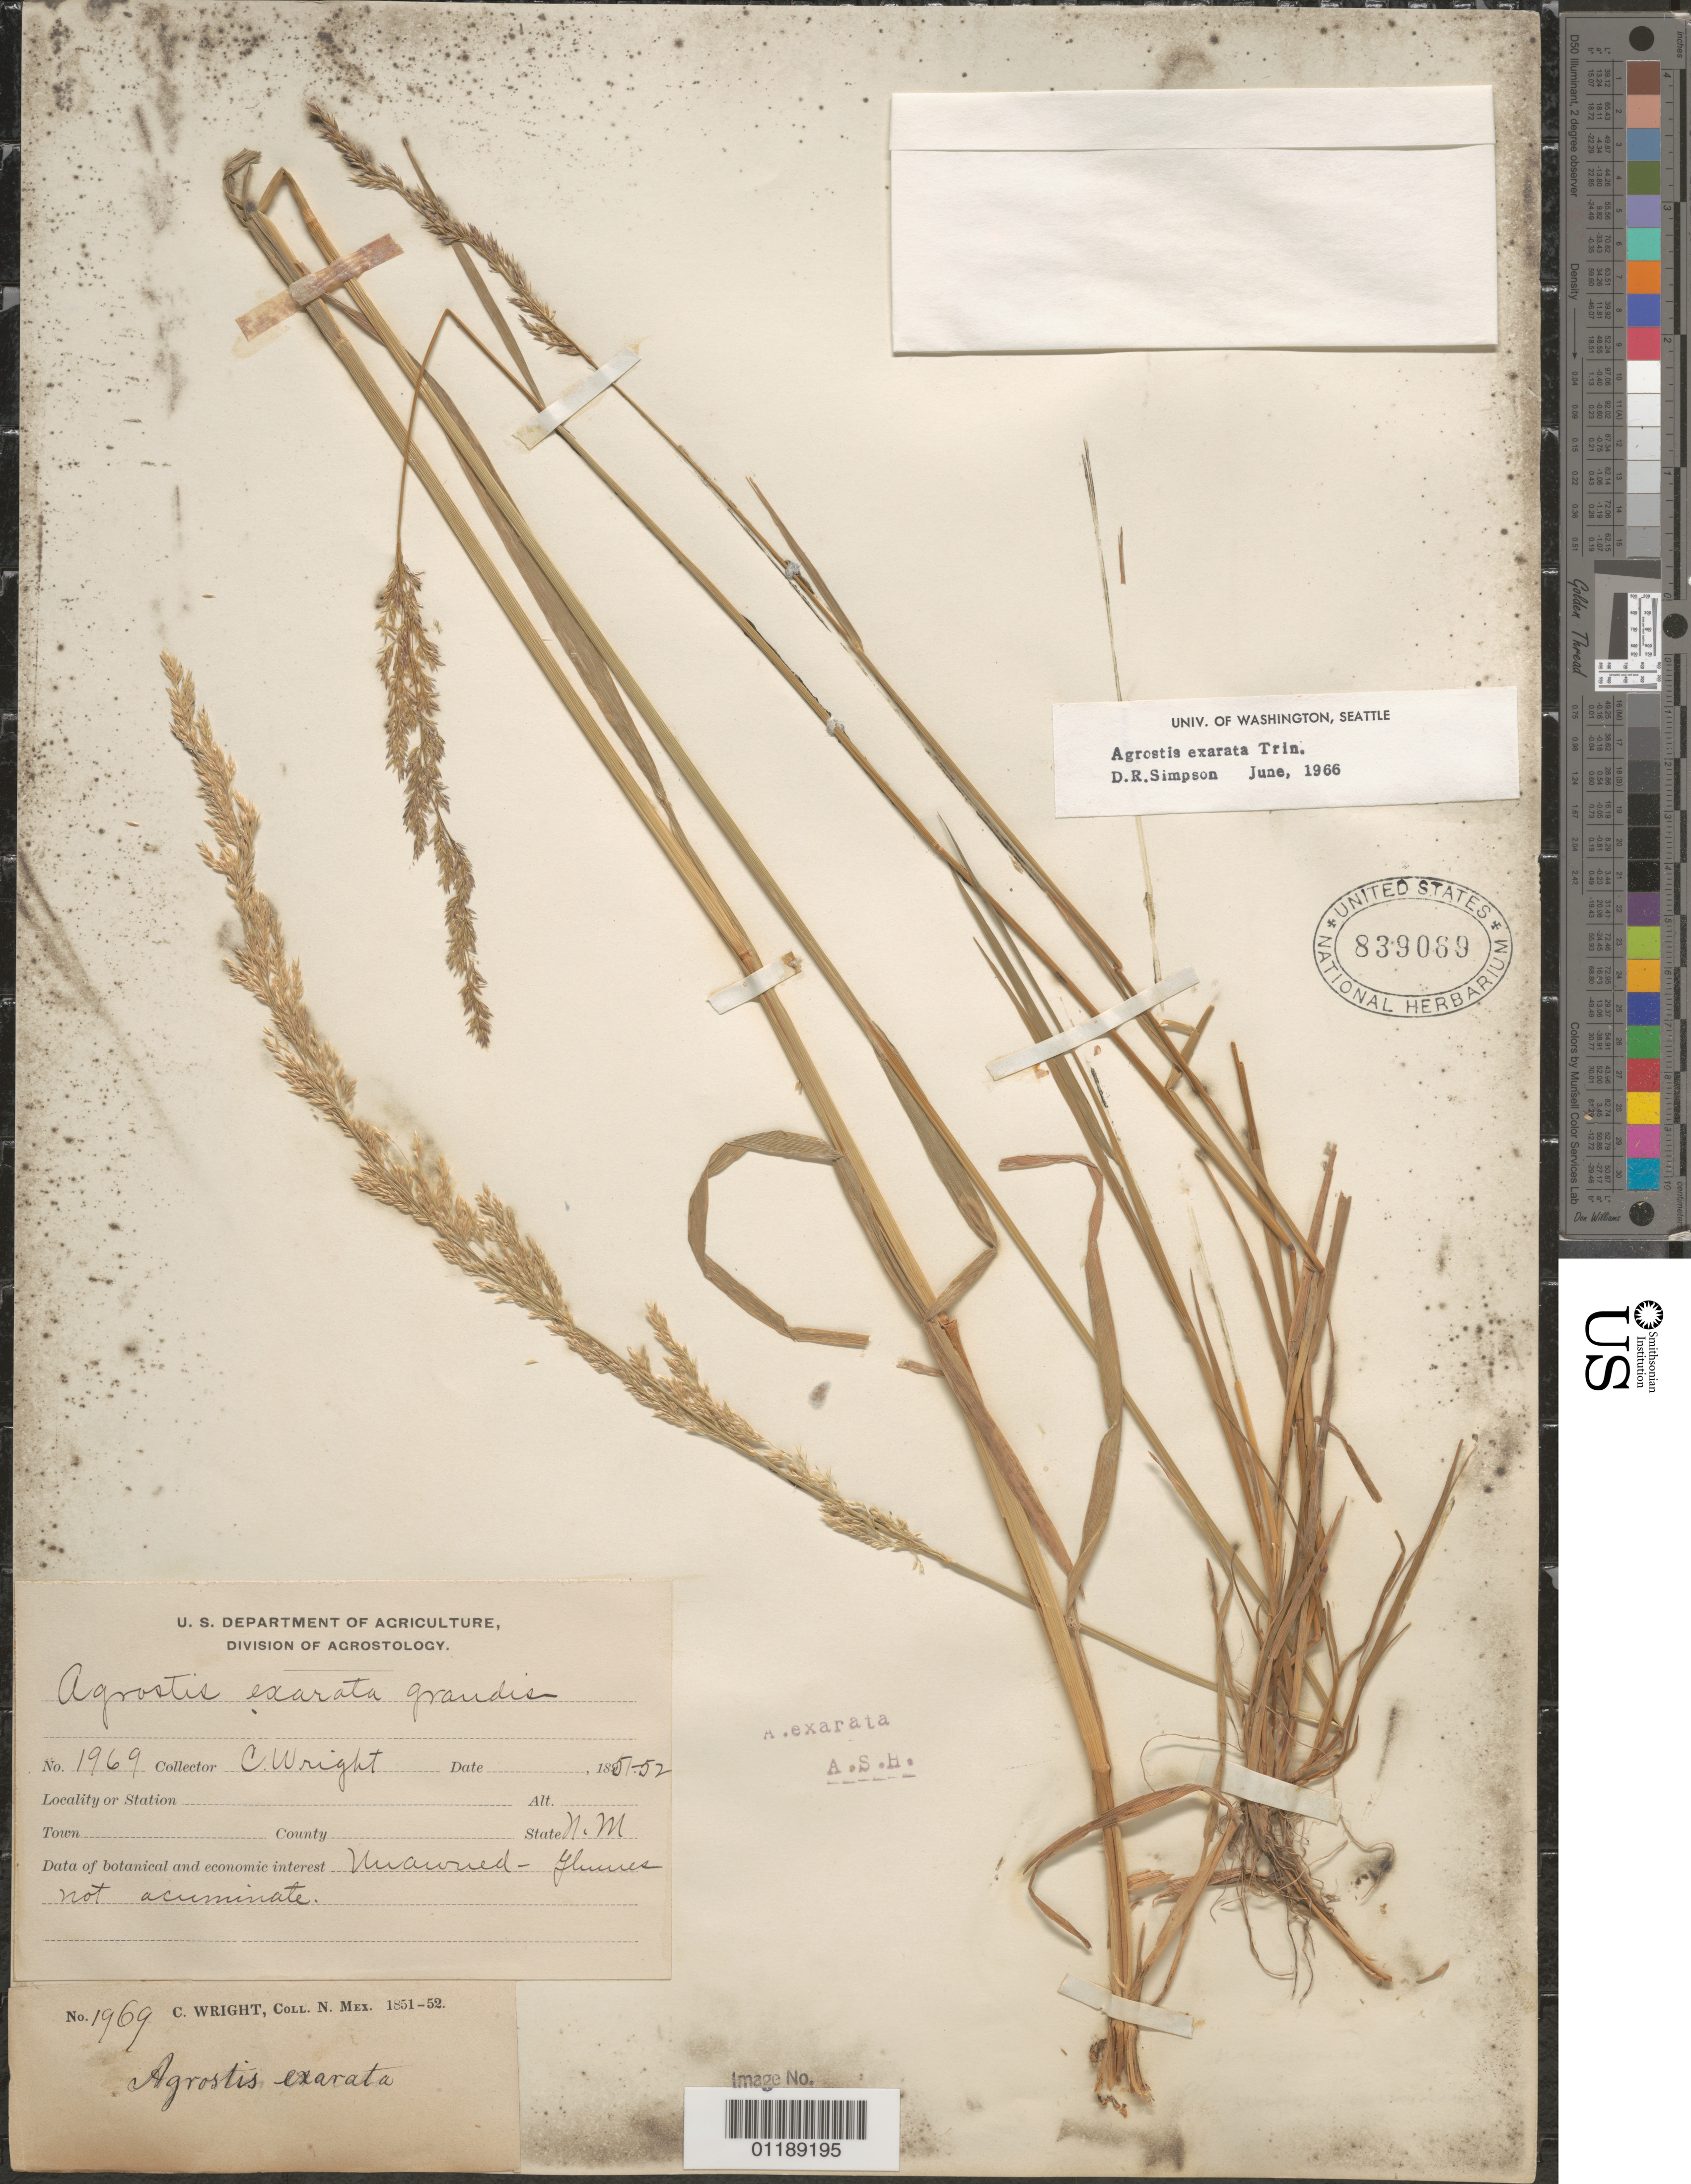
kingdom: Plantae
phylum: Tracheophyta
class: Liliopsida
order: Poales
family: Poaceae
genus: Agrostis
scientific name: Agrostis exarata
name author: Trin.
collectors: C. Wright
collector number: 1969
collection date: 1851/1852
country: United States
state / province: New Mexico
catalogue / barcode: US 839069